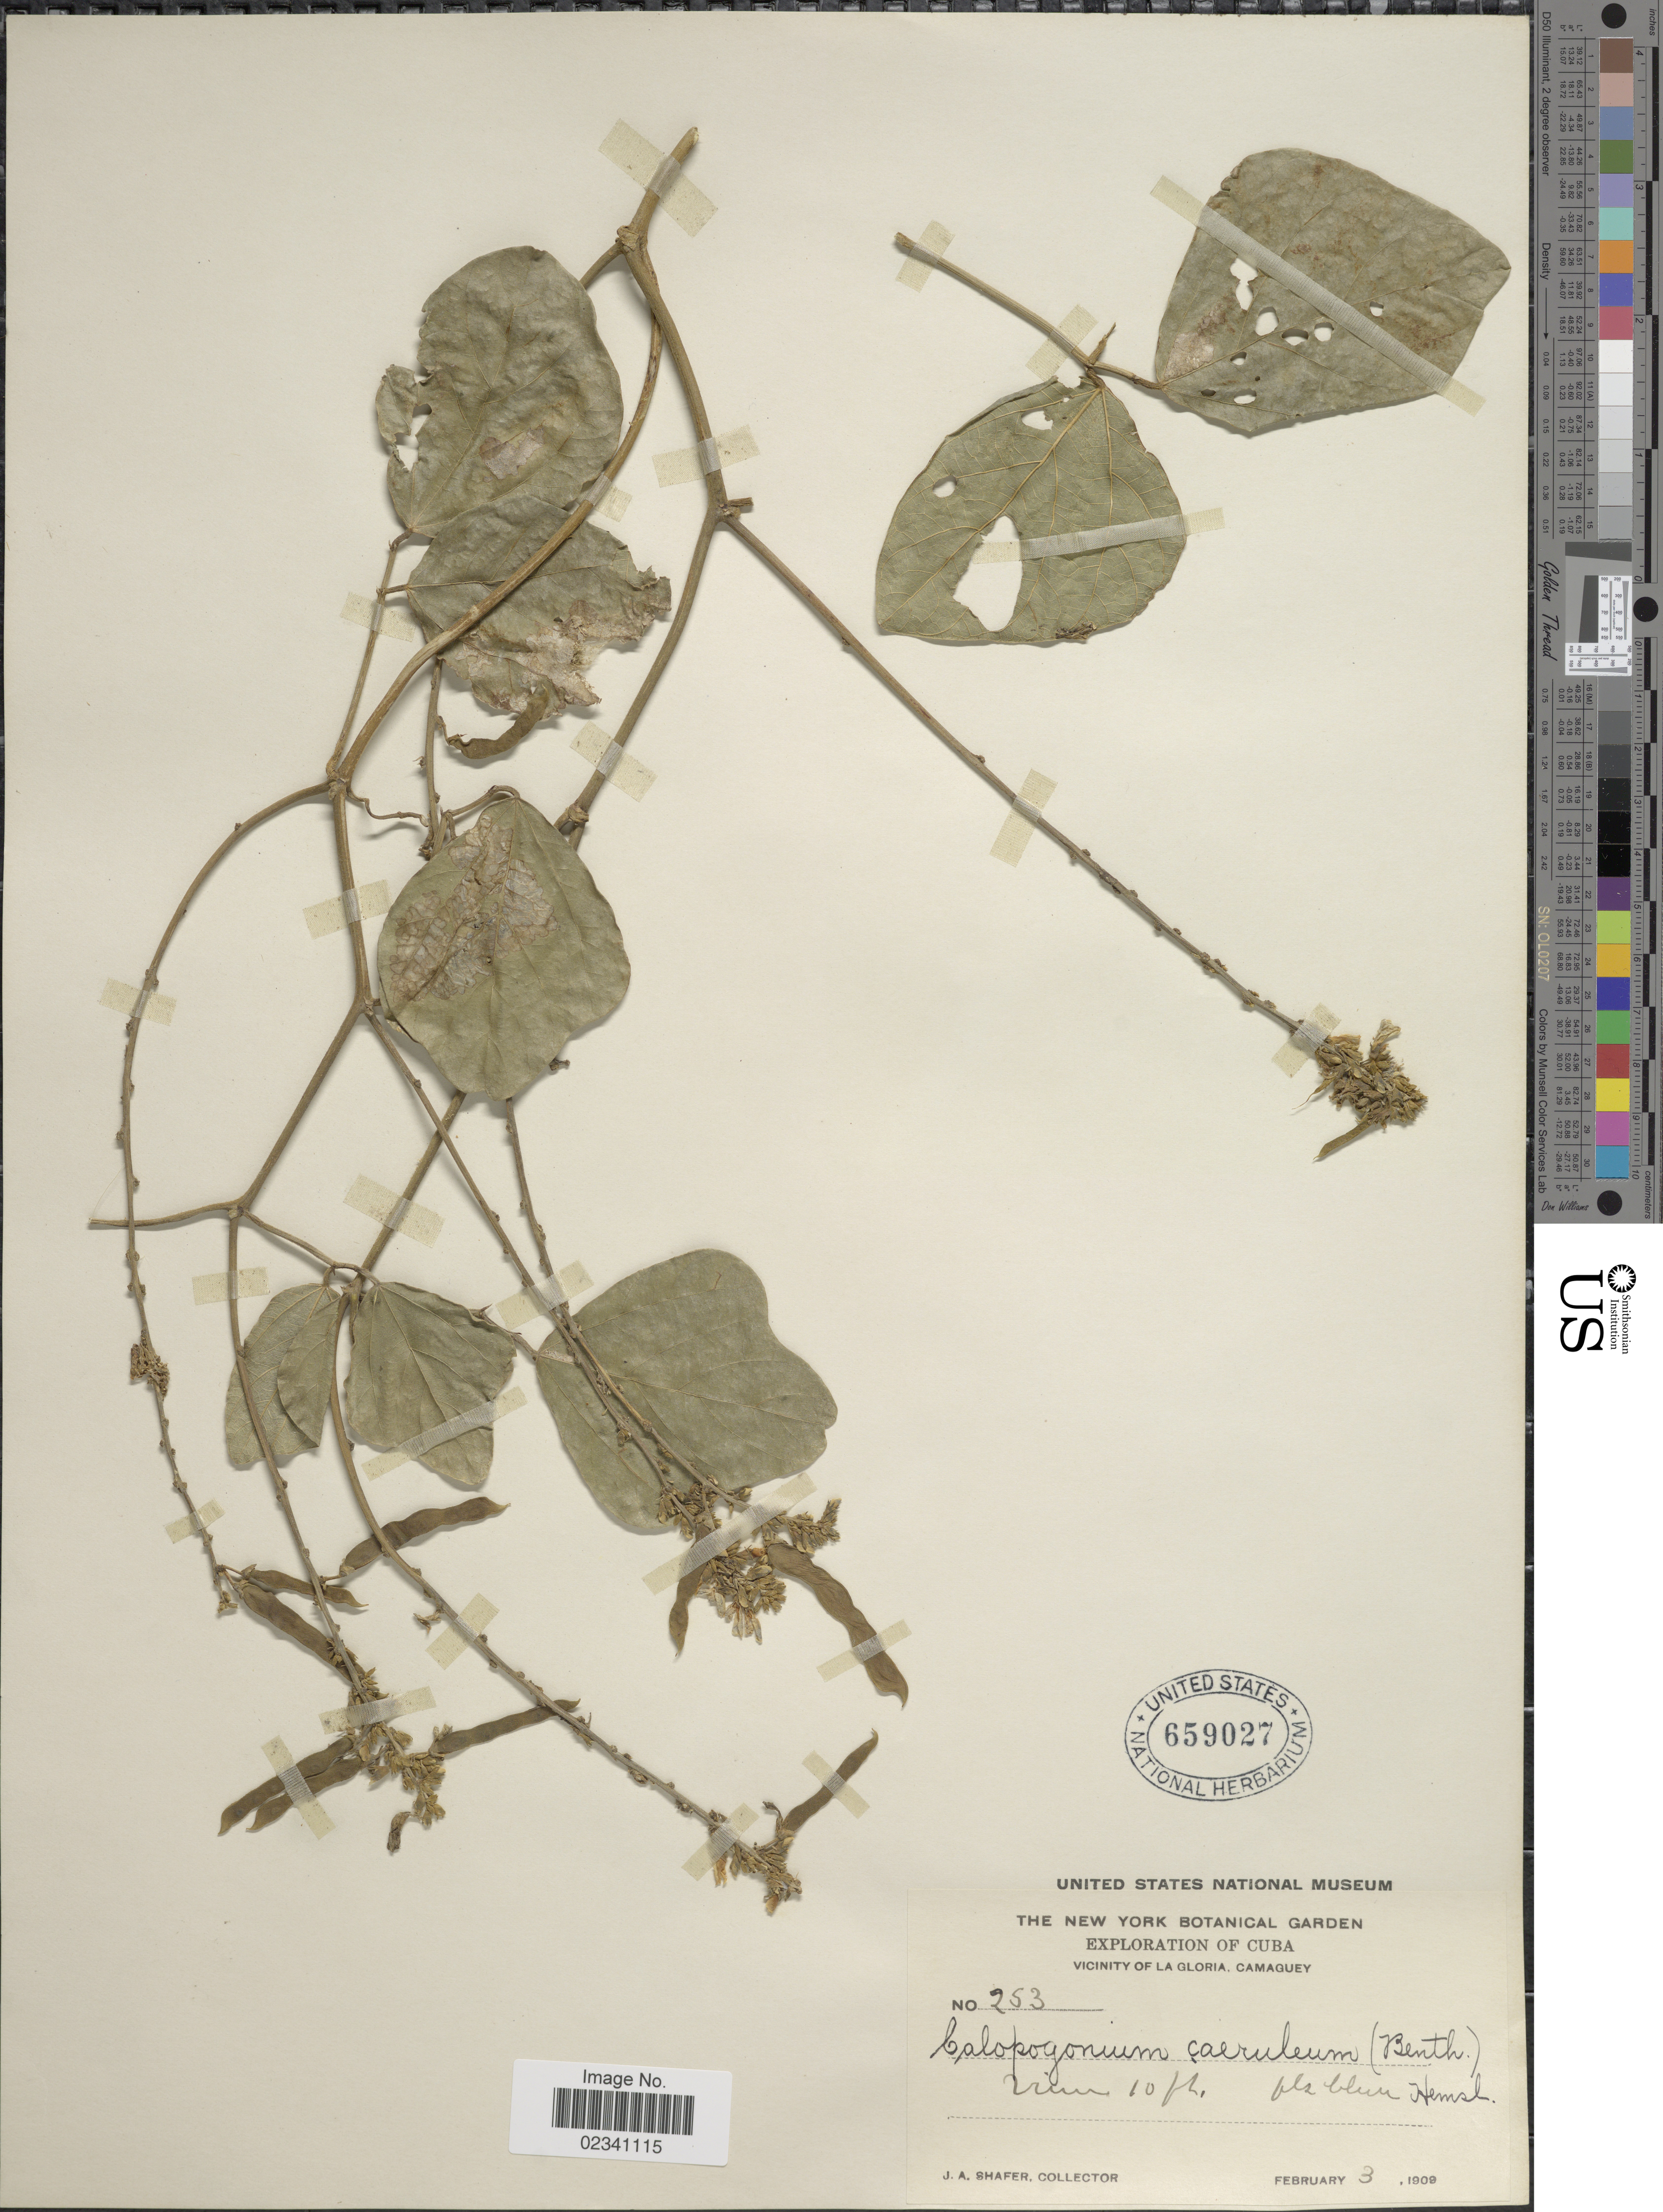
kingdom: Plantae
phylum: Tracheophyta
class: Magnoliopsida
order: Fabales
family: Fabaceae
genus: Calopogonium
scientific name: Calopogonium caeruleum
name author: (Benth.) C. Wright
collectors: J. A. Shafer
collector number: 253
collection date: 1909-02-03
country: Cuba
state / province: Camagüey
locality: Vicinity of La Gloria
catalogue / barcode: US 659027